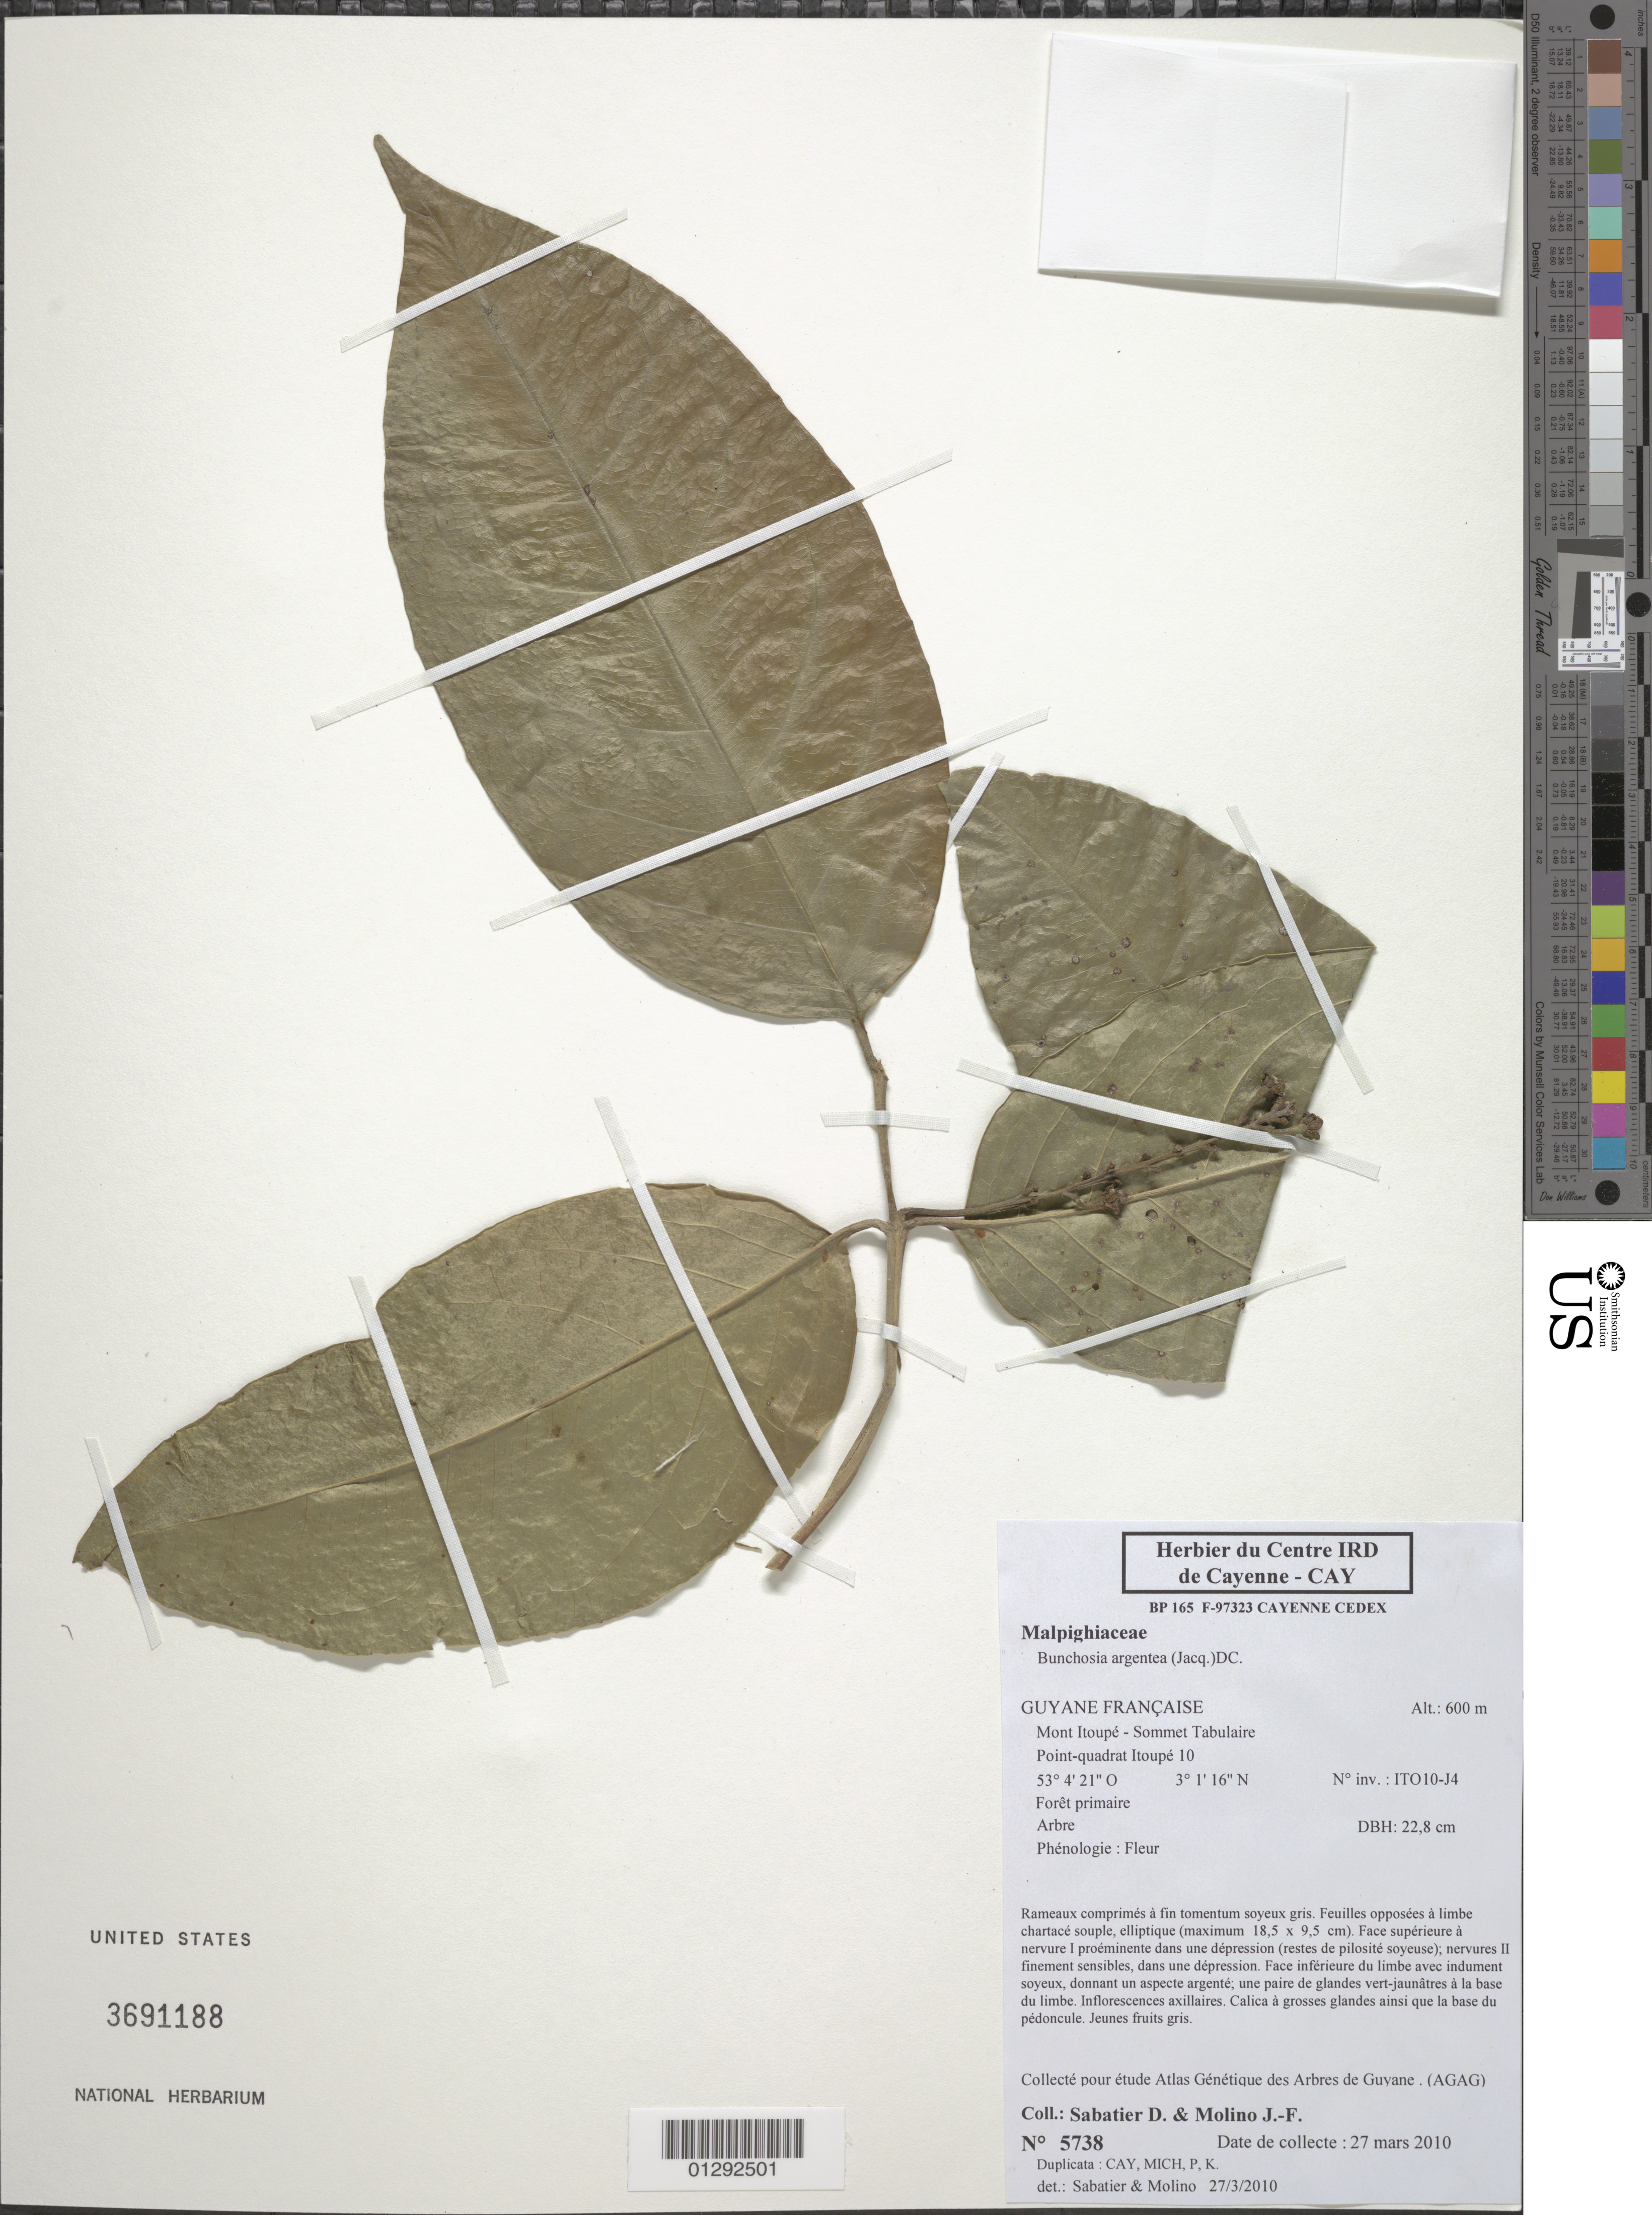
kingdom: Plantae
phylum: Tracheophyta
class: Magnoliopsida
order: Malpighiales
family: Malpighiaceae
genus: Bunchosia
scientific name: Bunchosia argentea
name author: (Jacq.) DC.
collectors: D. Sabatier & J. Molino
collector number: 5738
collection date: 2010-03-27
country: French Guiana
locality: Mont Itoupé, Sommet Tabulaire; Point-quadrat Itoupé. No inv.: ITO 10-J4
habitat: Forêt primaire.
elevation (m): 600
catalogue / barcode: US 3691188